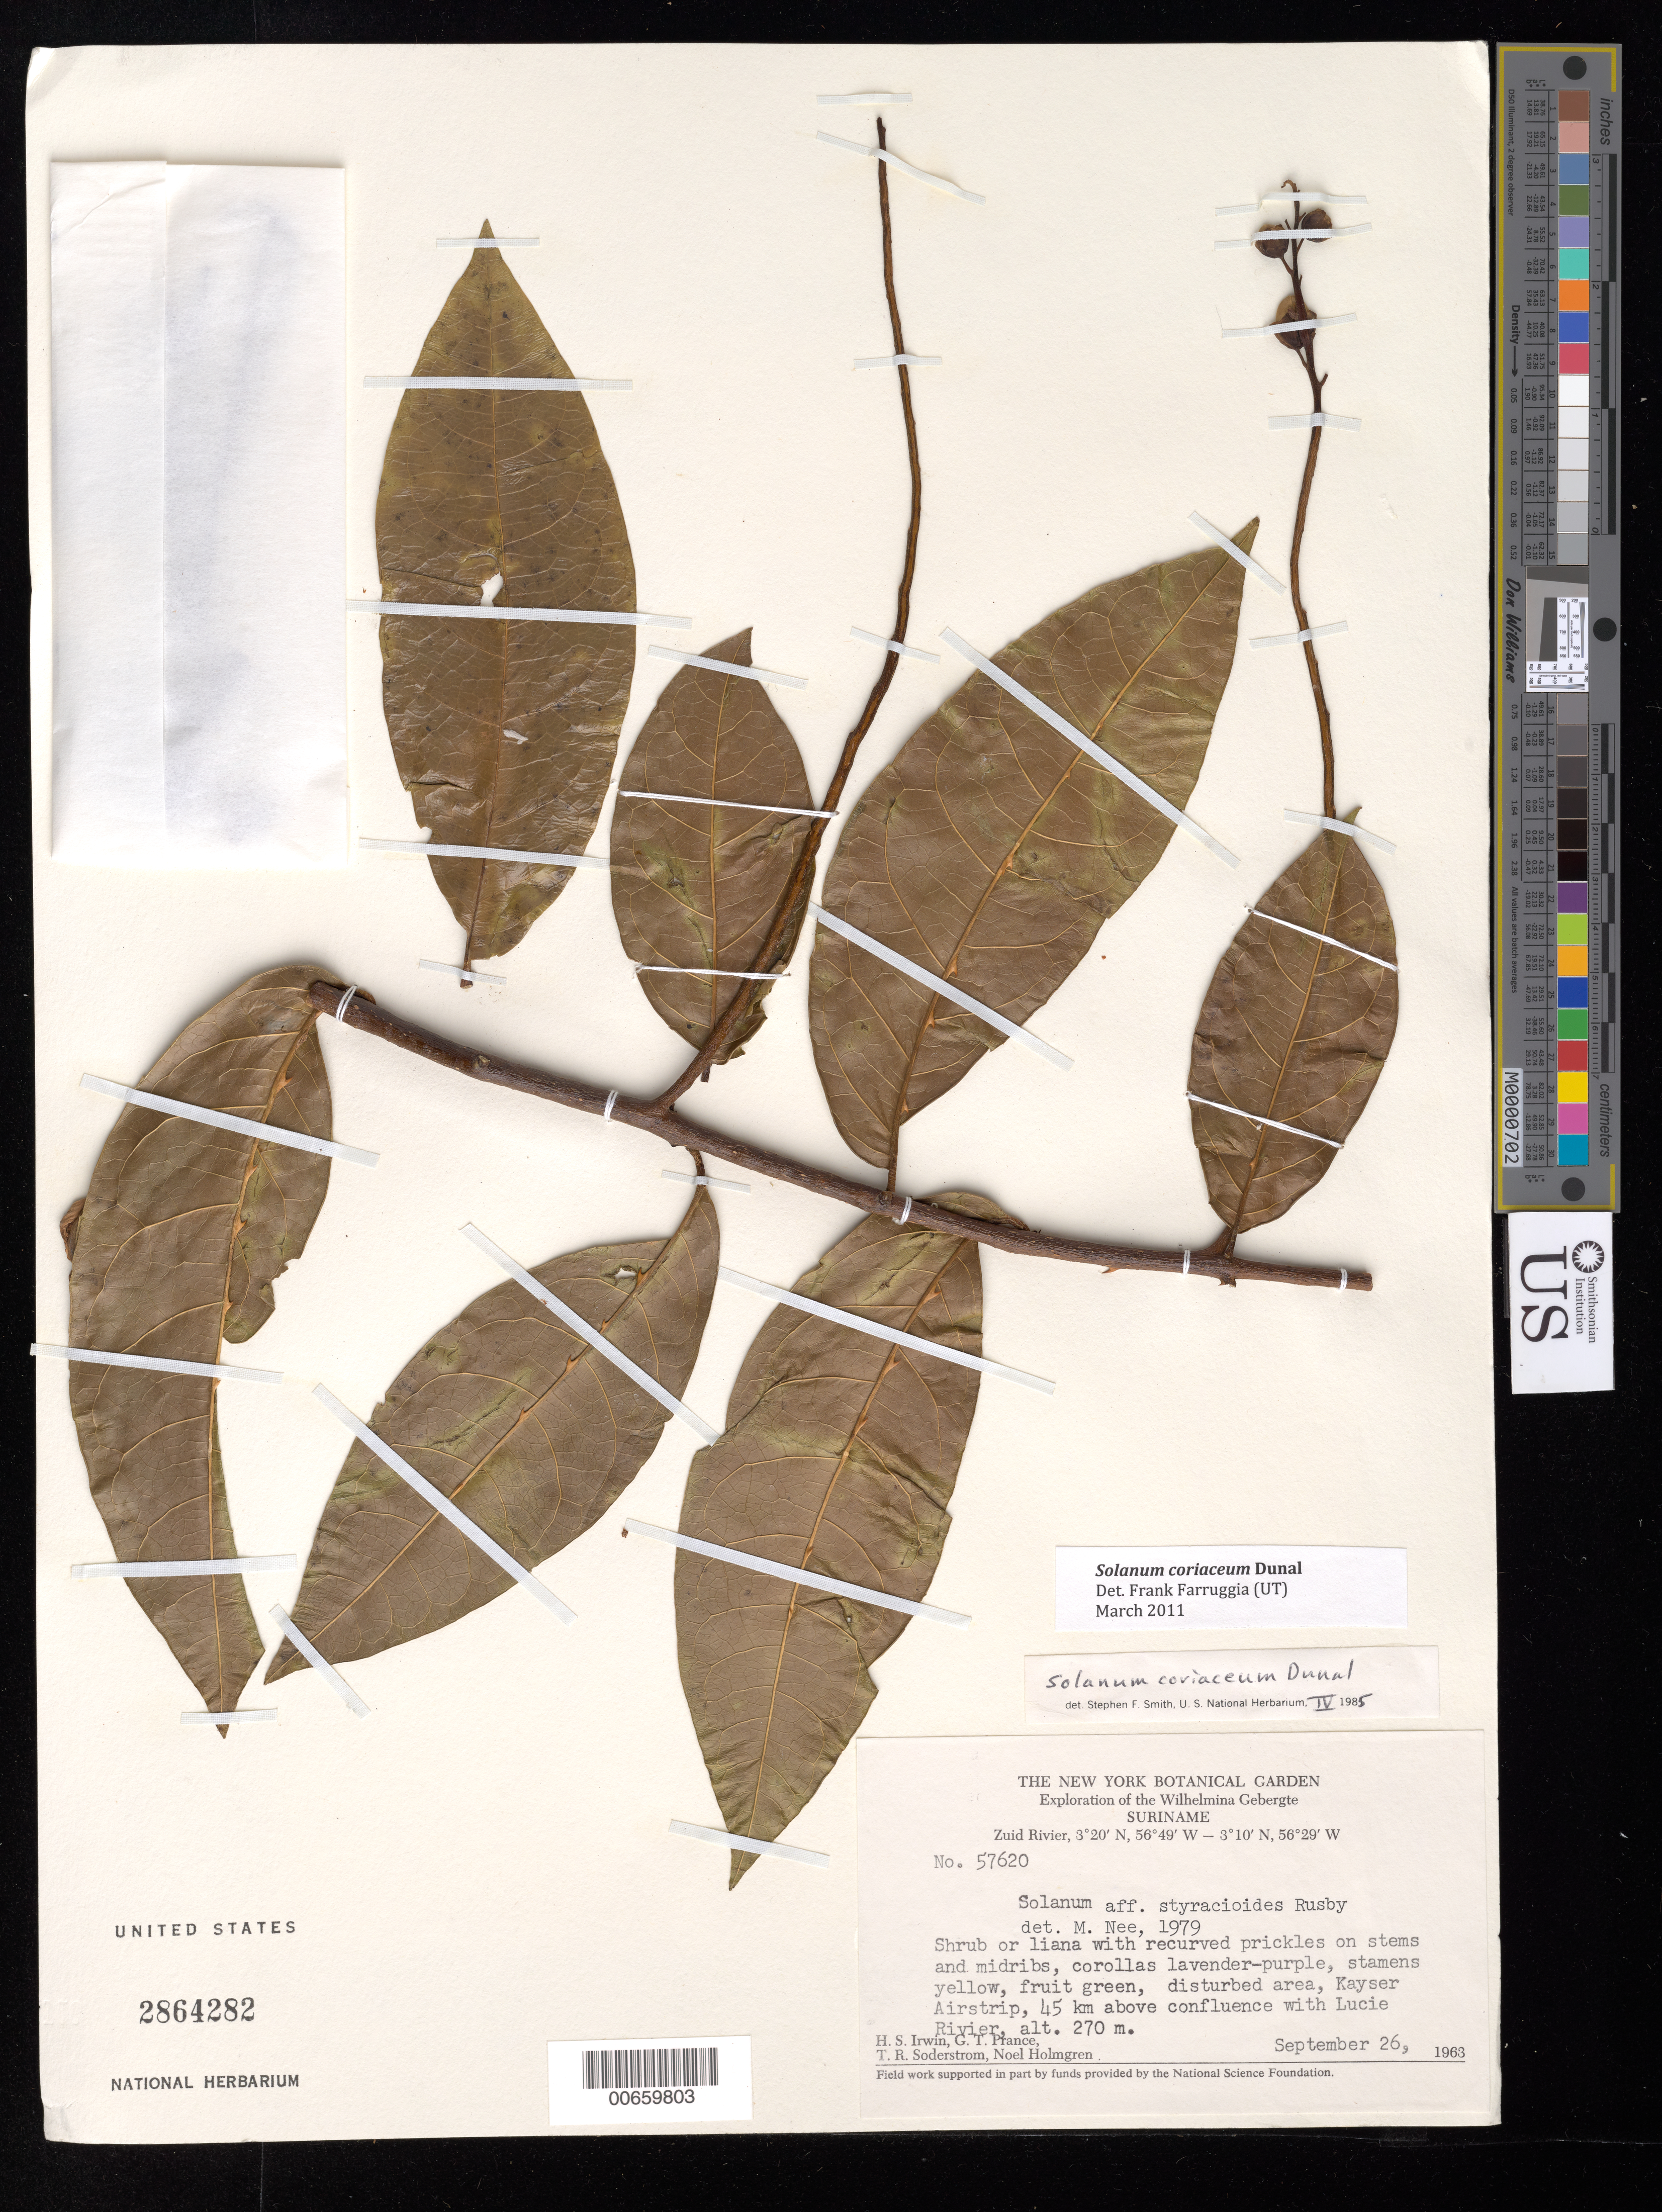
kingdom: Plantae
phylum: Tracheophyta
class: Magnoliopsida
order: Solanales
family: Solanaceae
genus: Solanum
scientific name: Solanum coriaceum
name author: Dunal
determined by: Smith, Stephen F., (US), NMNH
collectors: H. Irwin, G. T. Prance, T. R. Soderstrom & N. H. Holmgren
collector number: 57620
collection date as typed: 9 Sep 1963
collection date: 1963-09-09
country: Suriname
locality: Kayser Airstrip, Zuid River, 45 km above confl. with Lucie R., Wilhelmina Gebergte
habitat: Disturbed area.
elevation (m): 270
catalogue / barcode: US 2864282